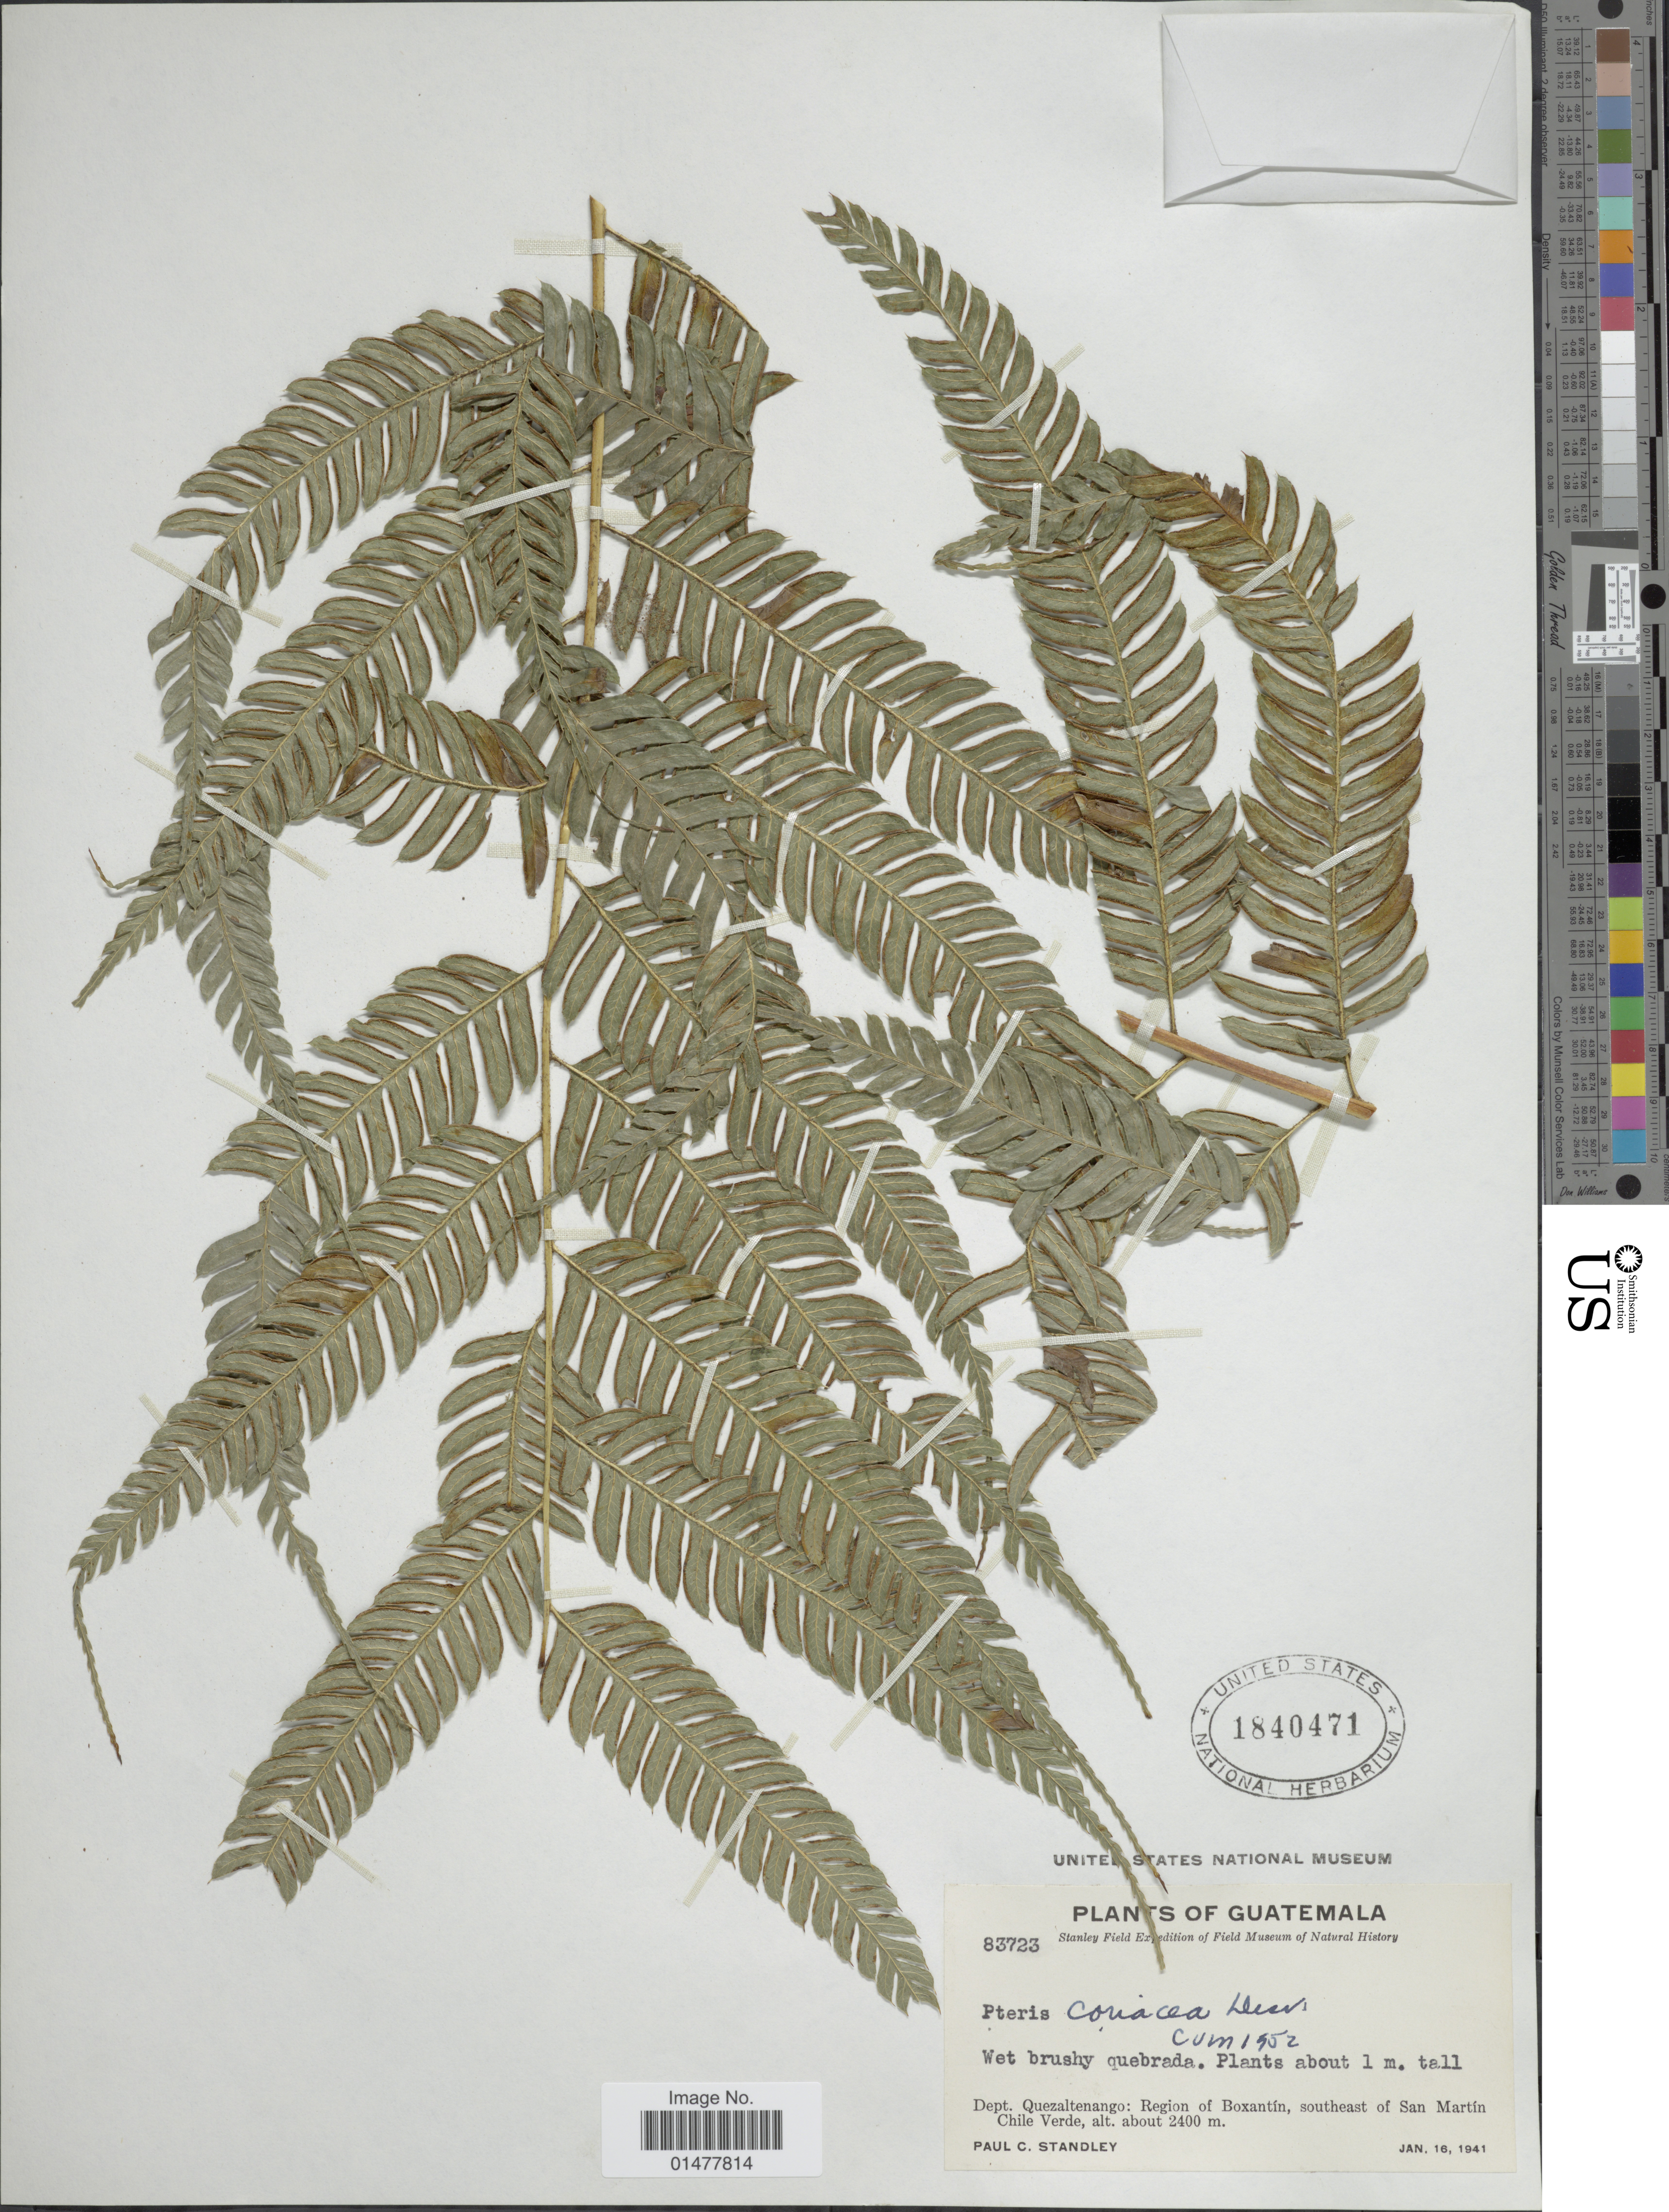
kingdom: Plantae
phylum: Tracheophyta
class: Polypodiopsida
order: Polypodiales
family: Pteridaceae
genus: Pteris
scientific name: Pteris muricata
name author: Rosenst.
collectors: P. C. Standley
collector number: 83723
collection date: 1941-01-16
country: Guatemala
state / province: Quetzaltenango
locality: Region of Boxantín, southeast of San Martín Chile Verde.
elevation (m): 2400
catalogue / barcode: US 1840471